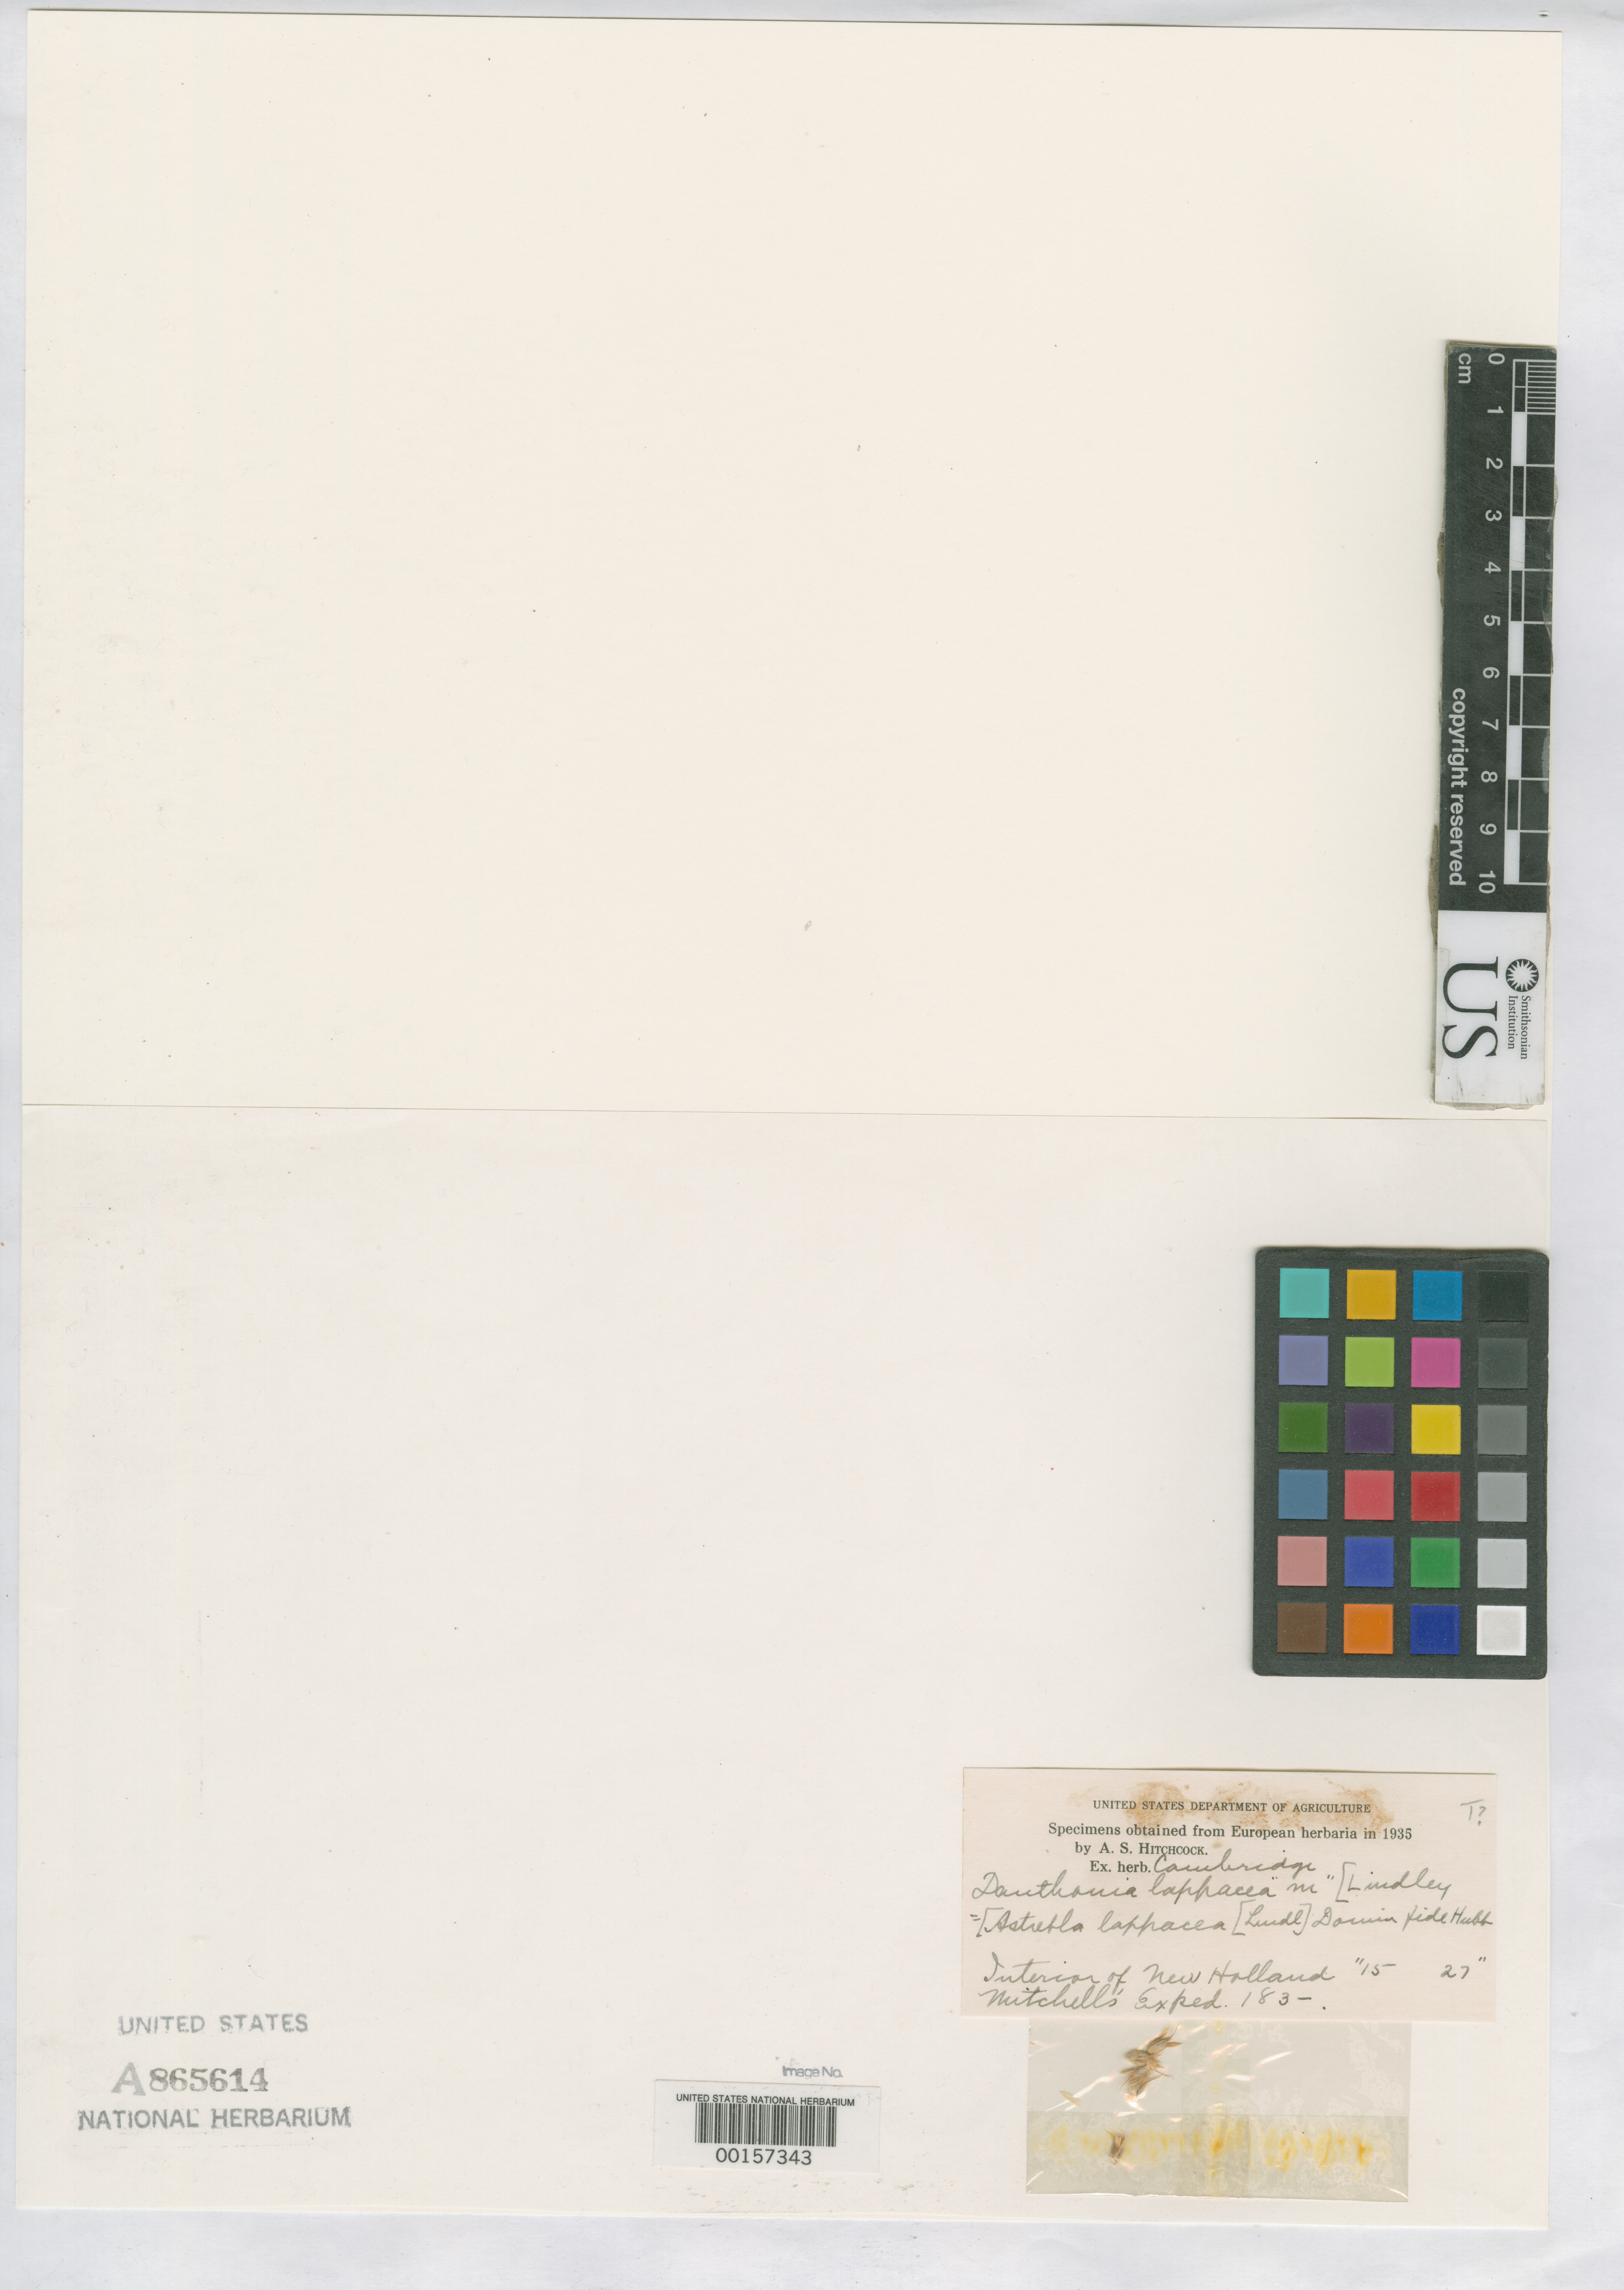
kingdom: Plantae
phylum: Tracheophyta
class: Liliopsida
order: Poales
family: Poaceae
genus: Danthonia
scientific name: Danthonia lappacea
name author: Lindl. in T. Mitch.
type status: Type Fragment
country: Australia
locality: Along the Bogan.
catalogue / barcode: US 865614A